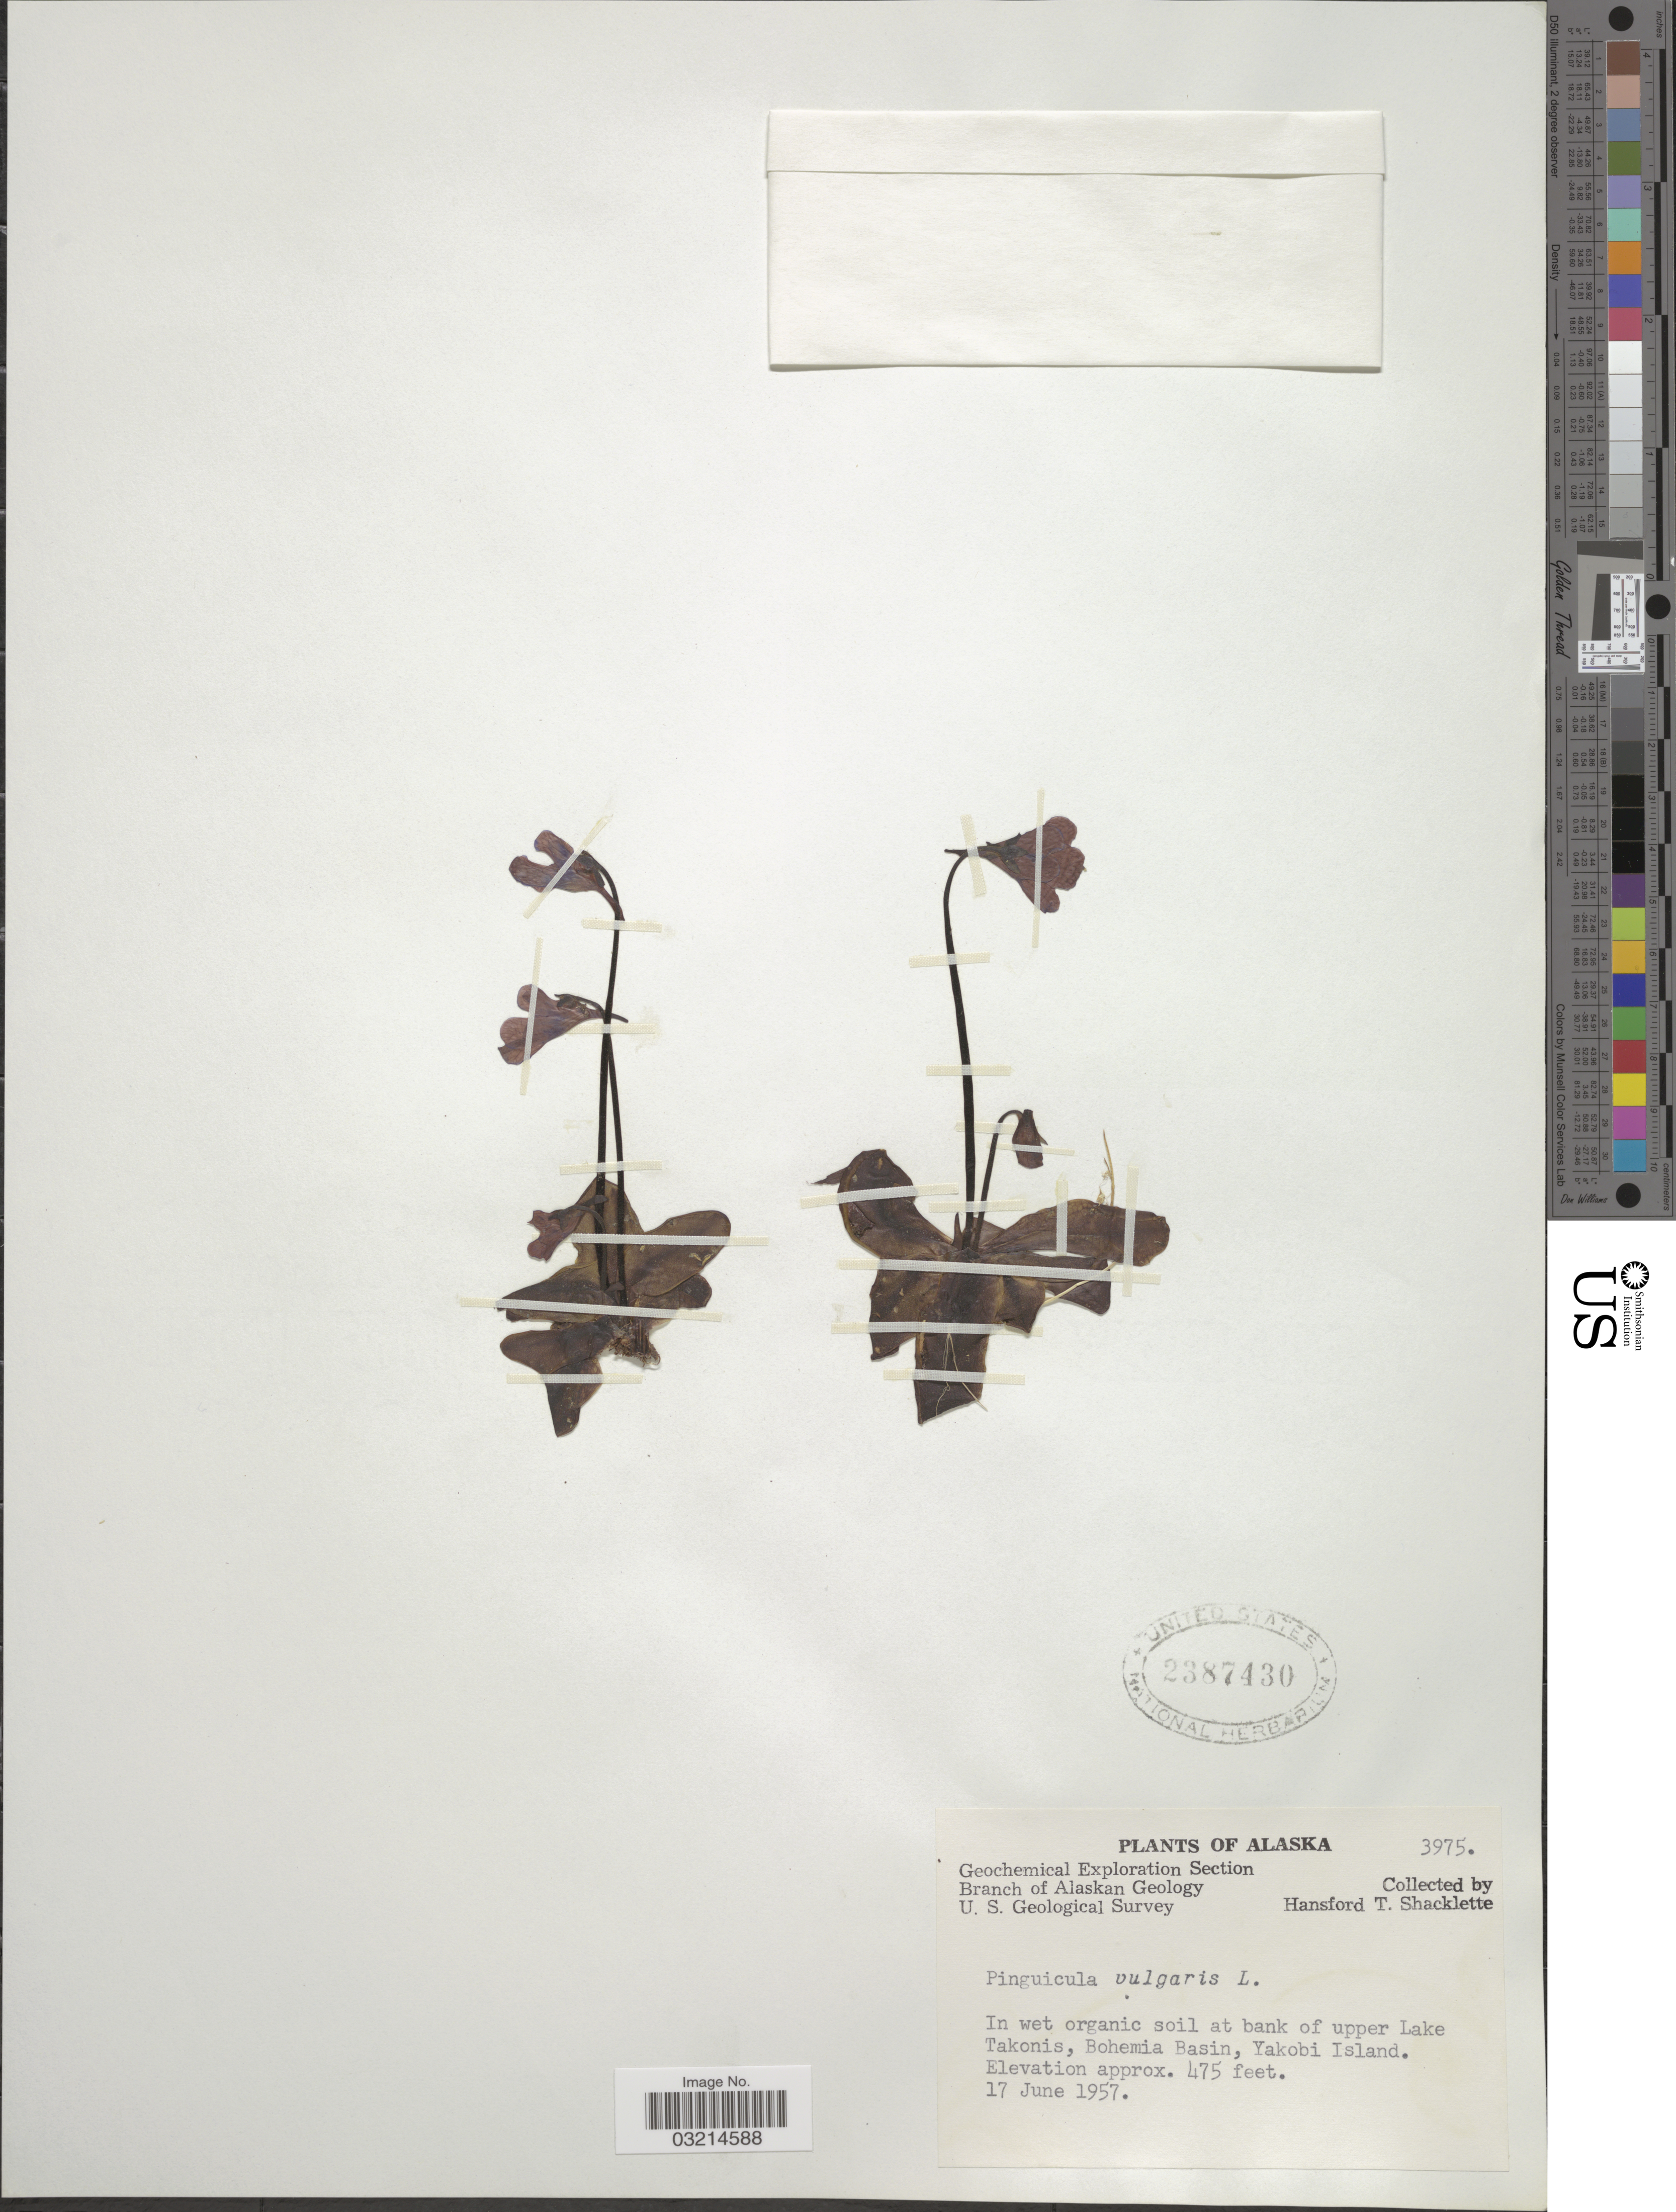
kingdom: Plantae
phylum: Tracheophyta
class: Magnoliopsida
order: Lamiales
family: Lentibulariaceae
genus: Pinguicula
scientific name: Pinguicula vulgaris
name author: L.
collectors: H. Shacklette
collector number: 3975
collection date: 1957-06-17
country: United States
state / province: Alaska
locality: In wet organic soil at bank of upper Lake Takonis, Bohemia Basin, Yakobi Island.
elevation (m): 145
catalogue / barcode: US 2387430